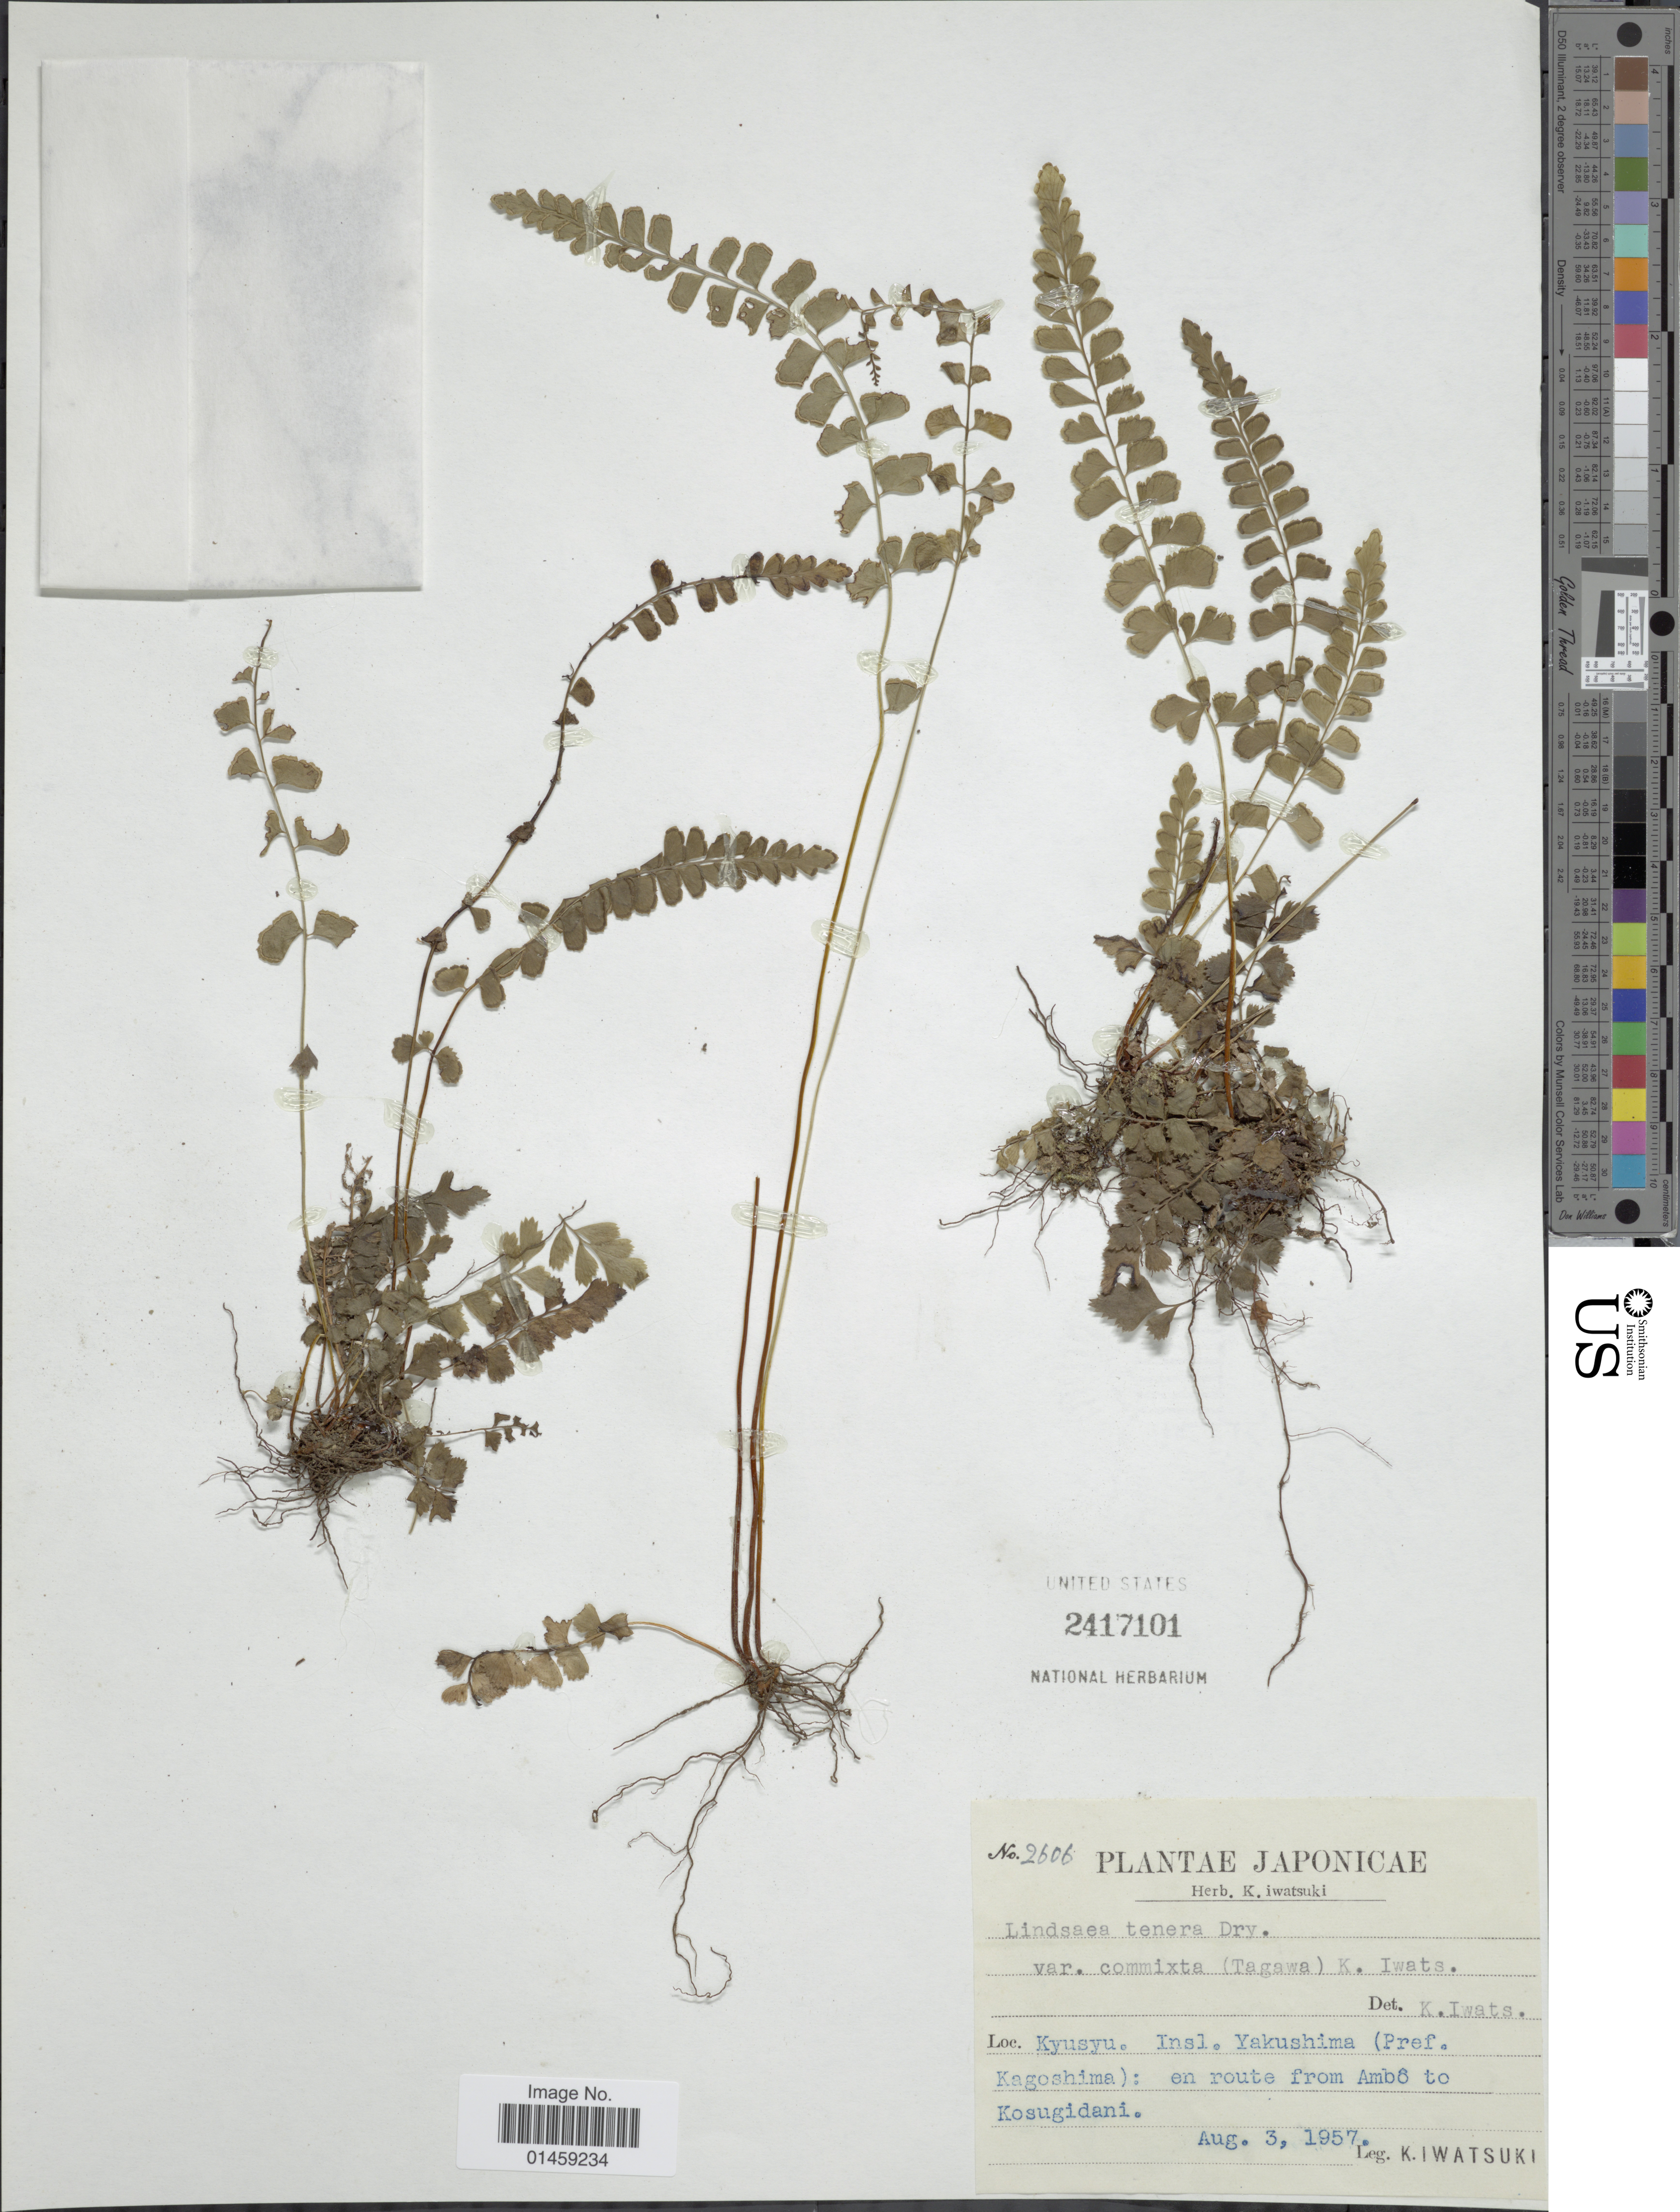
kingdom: Plantae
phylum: Tracheophyta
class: Polypodiopsida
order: Polypodiales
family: Lindsaeaceae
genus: Lindsaea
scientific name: Lindsaea orbiculata var. commixta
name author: (Tagawa) K.U. Kramer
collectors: K. Iwatsuki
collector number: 2606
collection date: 1957-08-03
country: Japan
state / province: Kagosima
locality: Japonicae. Kyusyu. Insl. Yakushima (Pref. Kagoshima) : en route from Ambo to Kosugidani.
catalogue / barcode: US 2417101